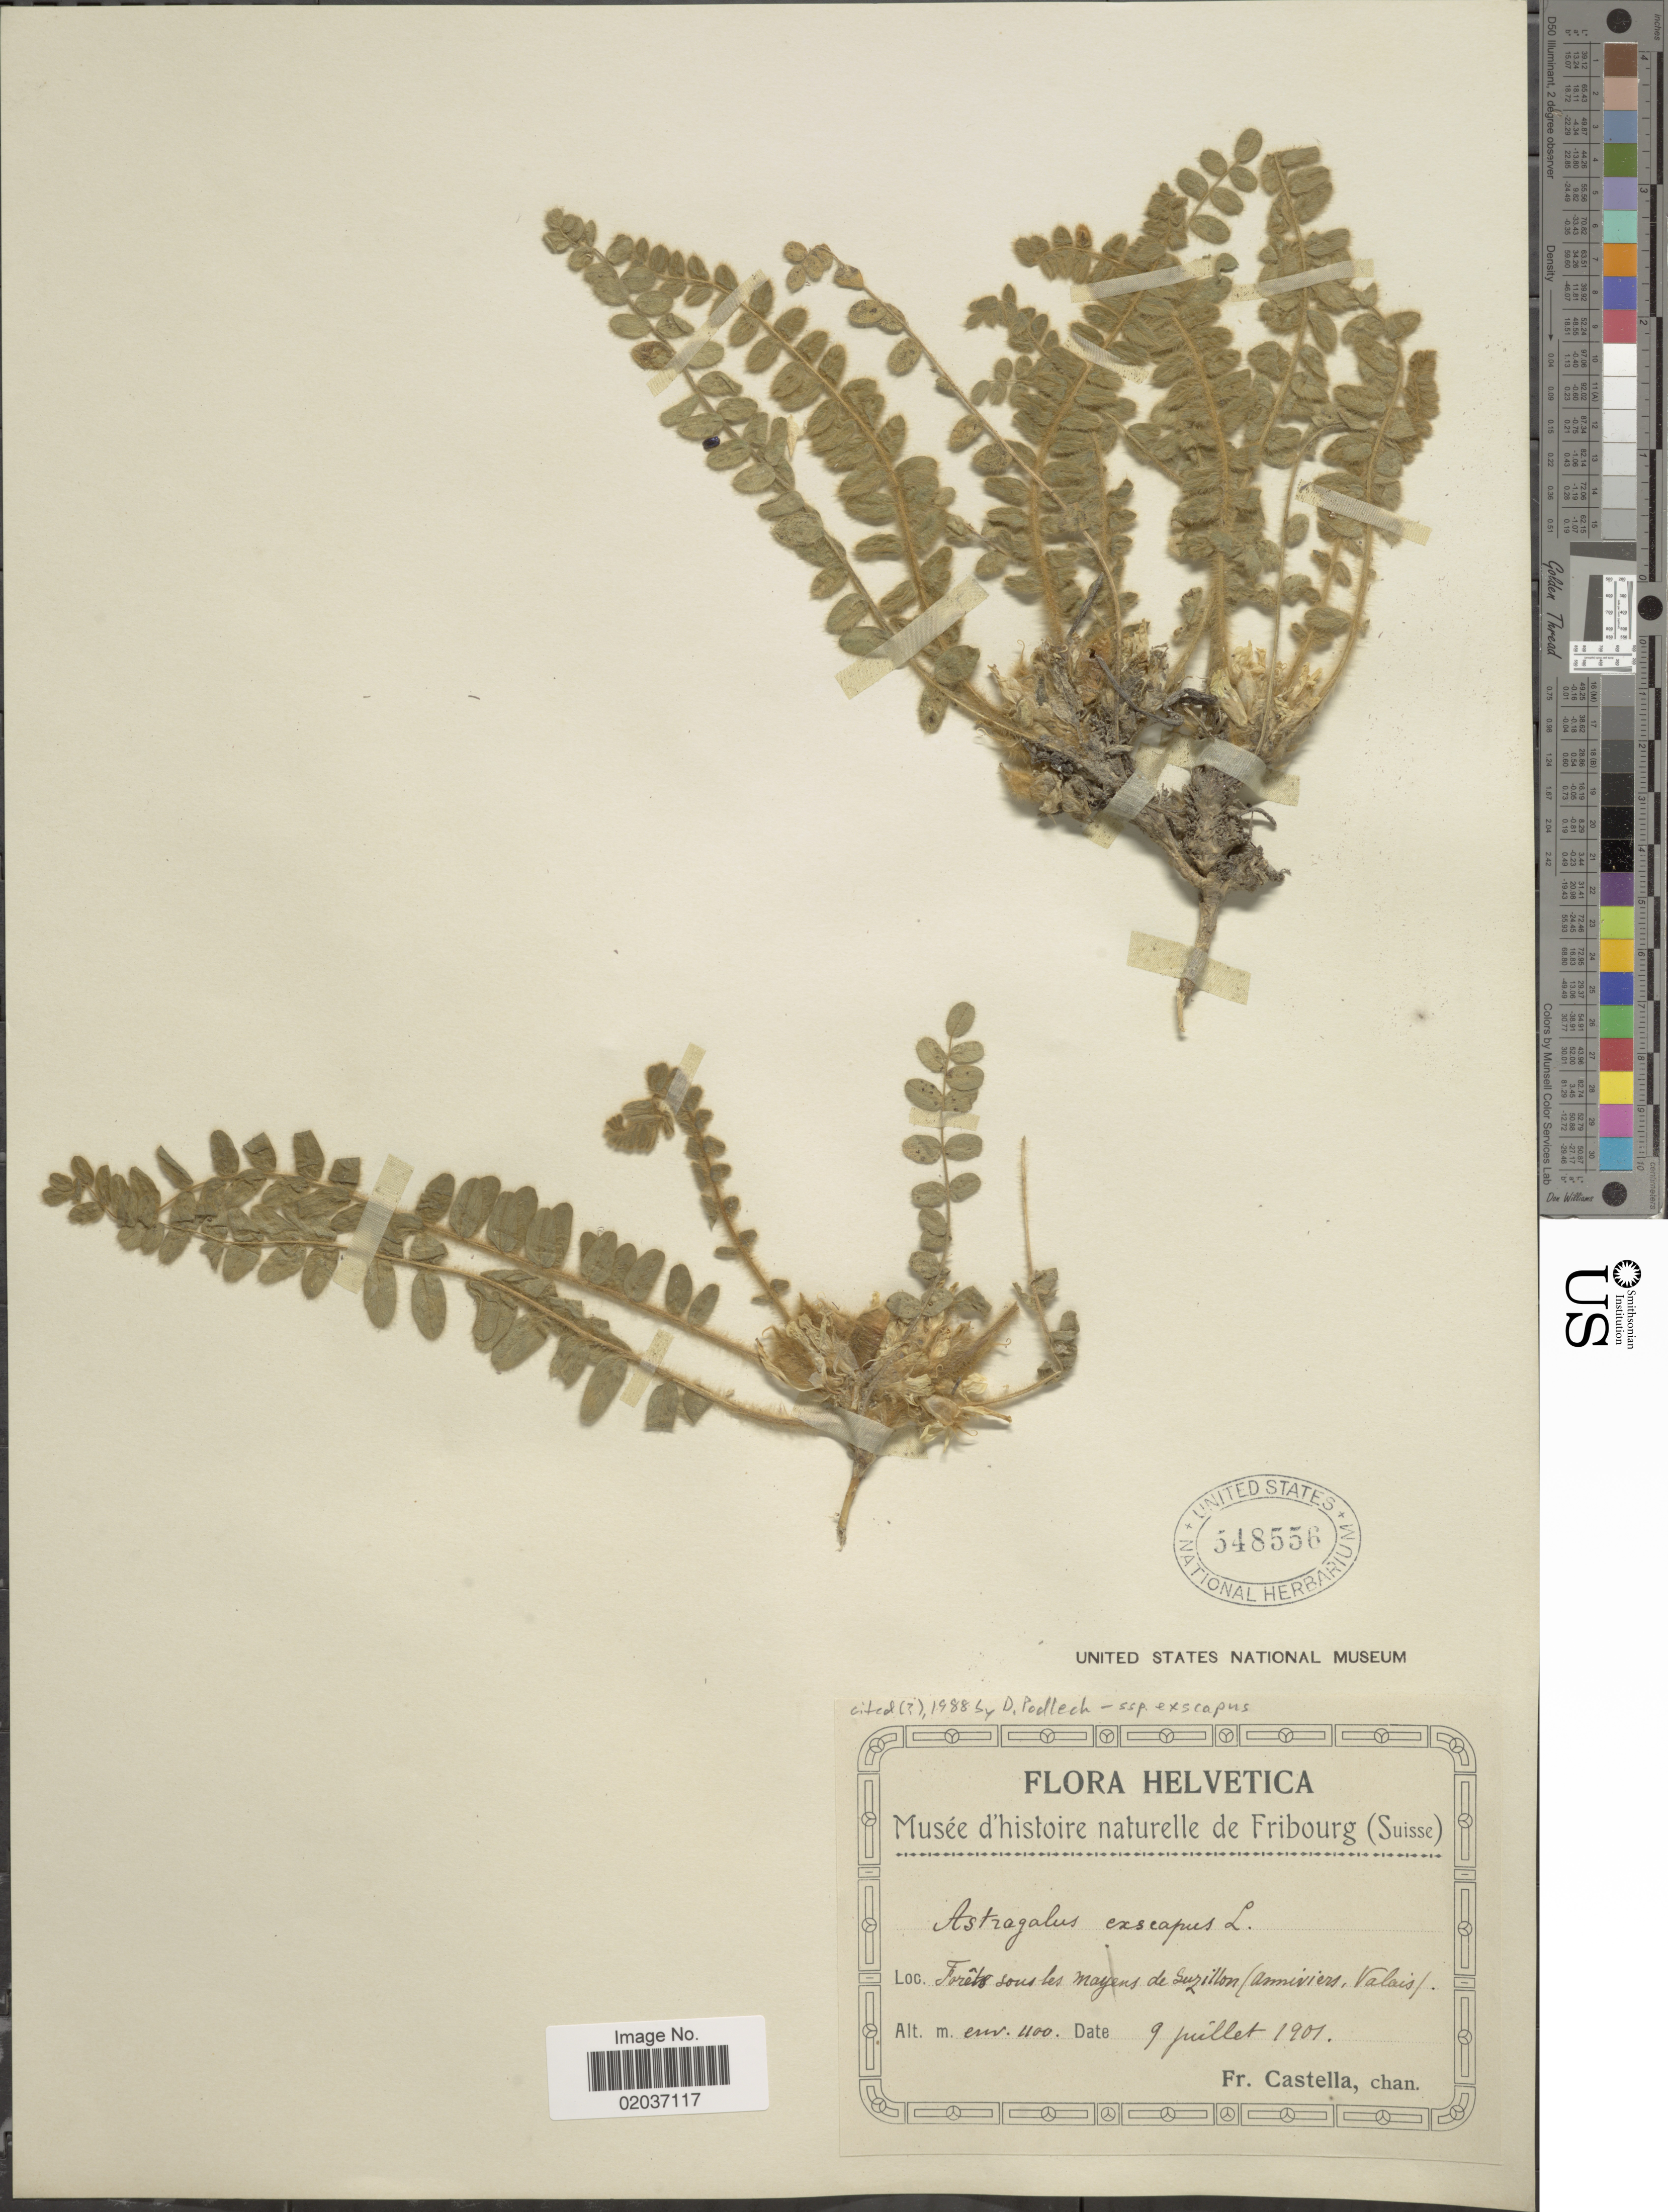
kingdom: Plantae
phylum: Tracheophyta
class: Magnoliopsida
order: Fabales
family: Fabaceae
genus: Astragalus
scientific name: Astragalus exscapus subsp. exscapus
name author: L.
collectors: Fr. Castella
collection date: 1901-07-09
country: Switzerland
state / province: Valais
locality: Helvetica, Forets sous les mayens de Suzillon (Amiviers, Valais).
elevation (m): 400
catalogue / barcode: US 548556